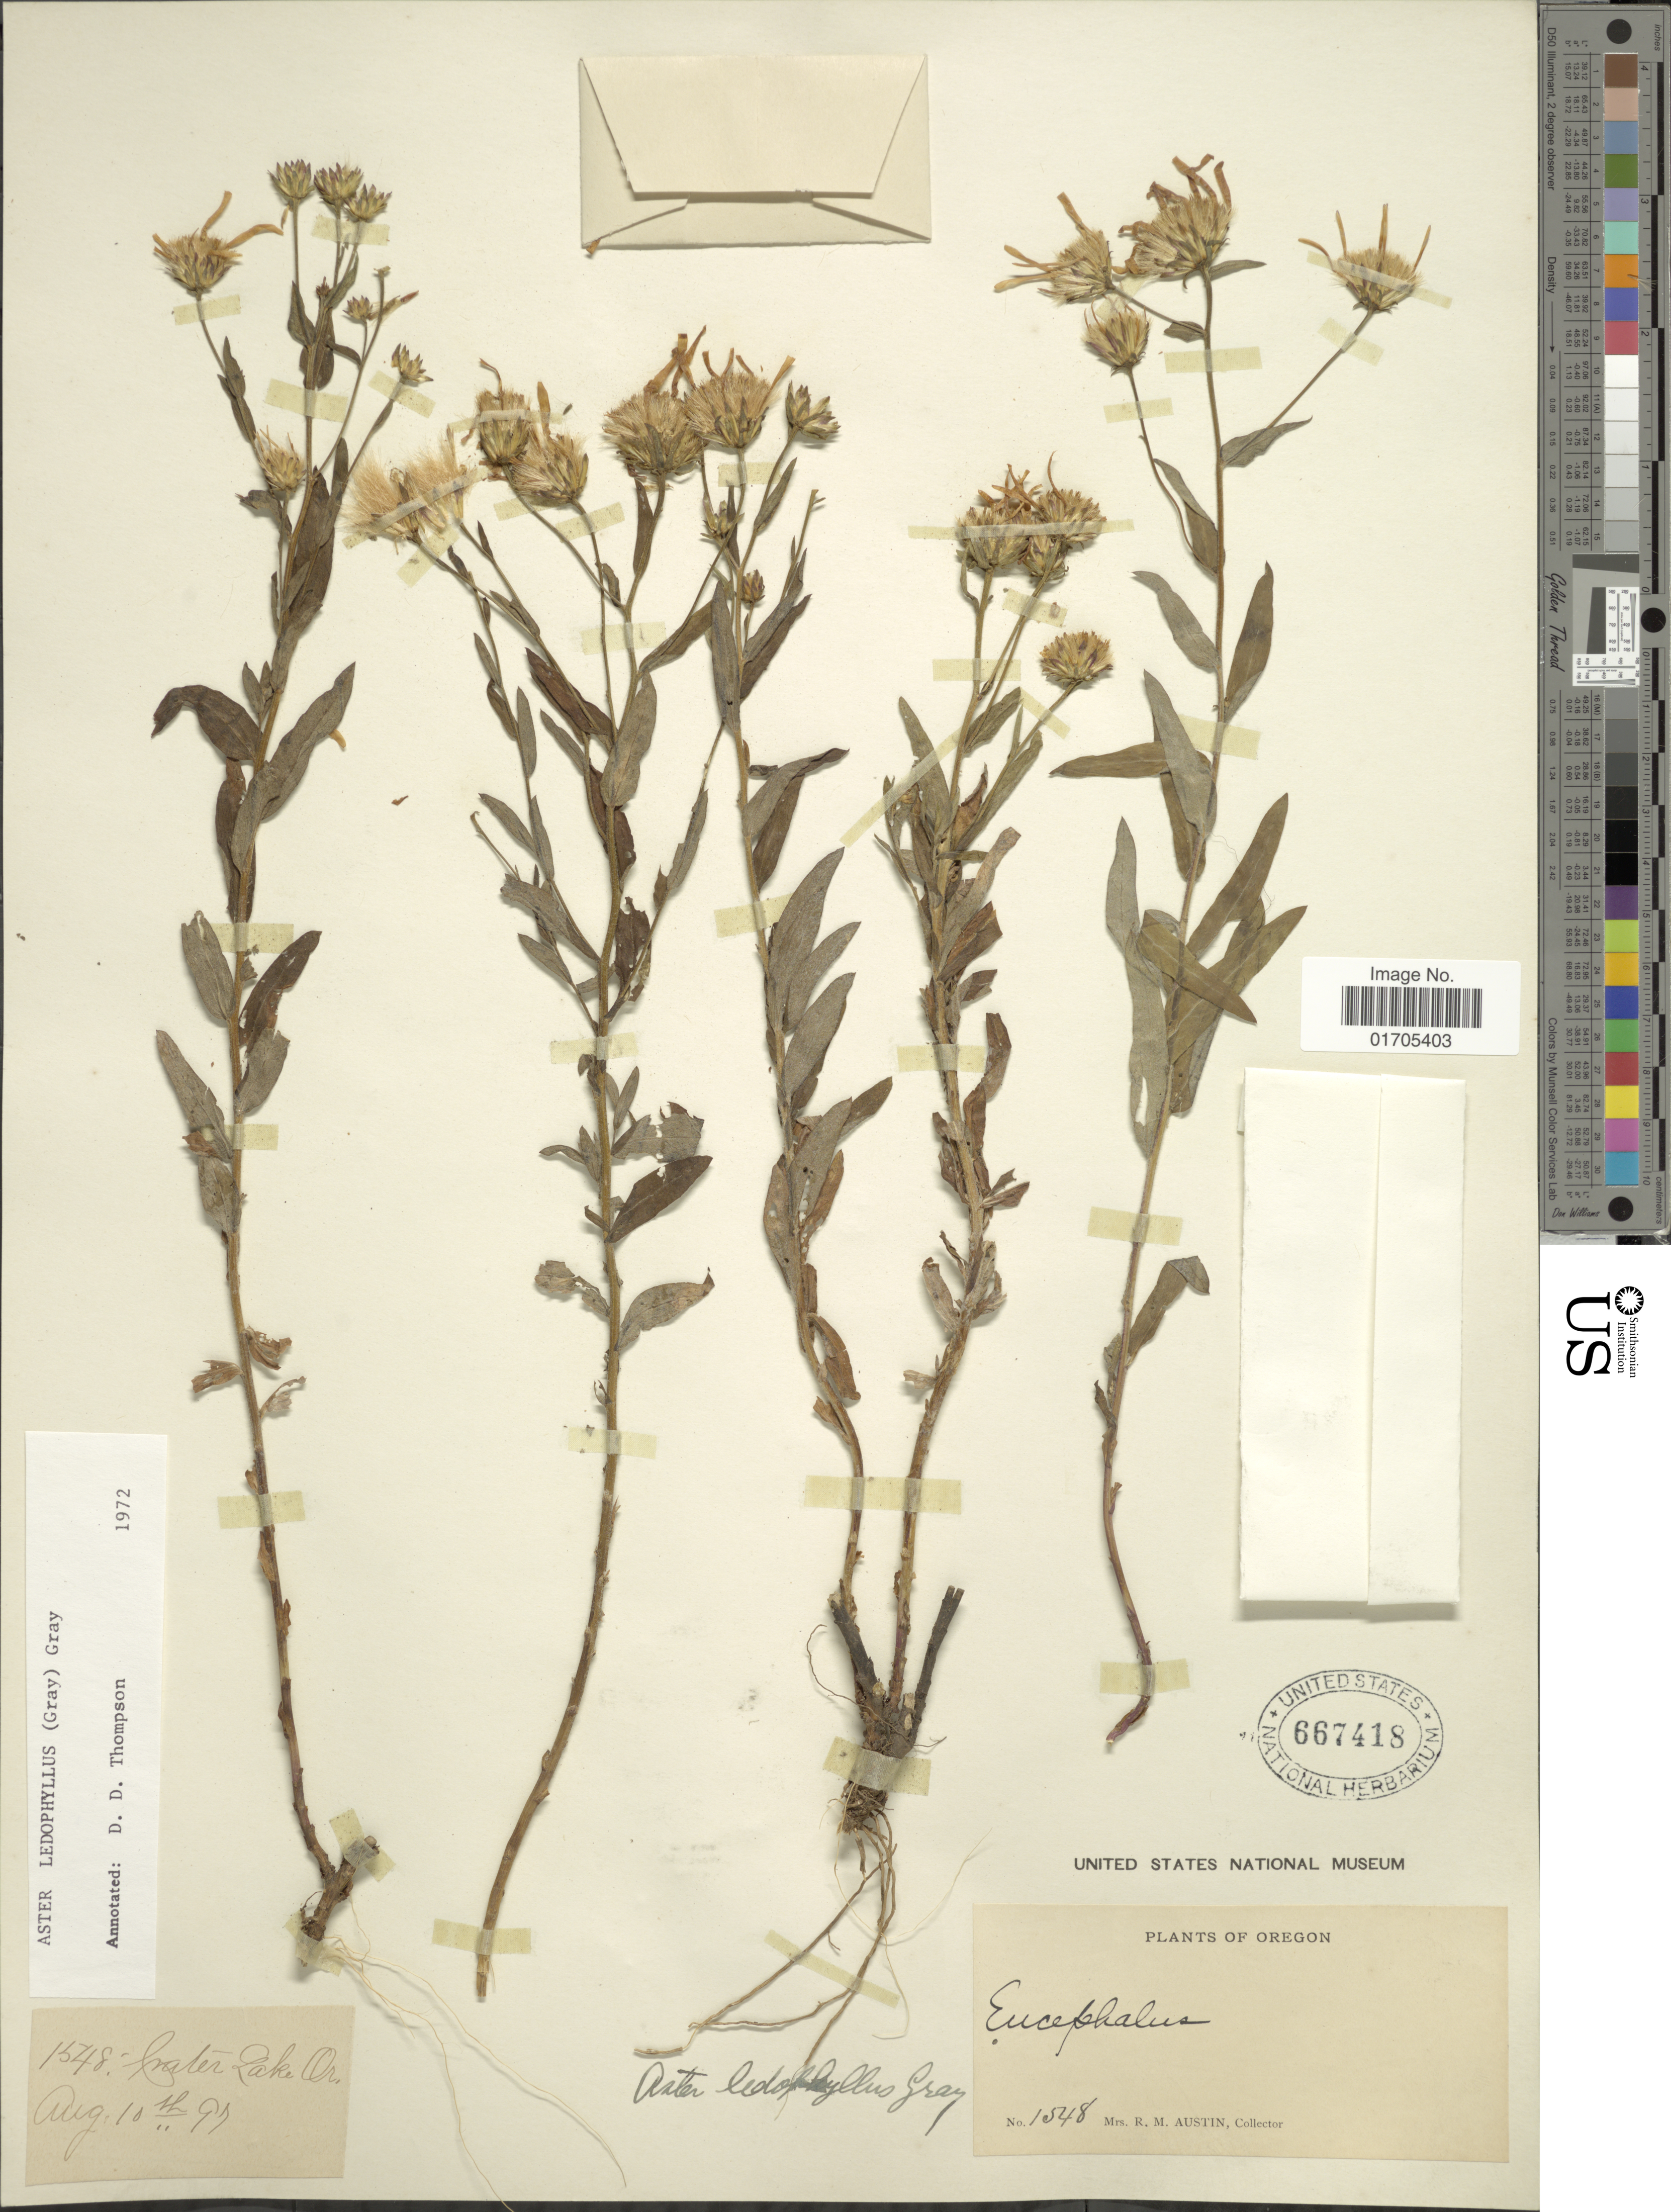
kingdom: Plantae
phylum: Tracheophyta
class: Magnoliopsida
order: Asterales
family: Asteraceae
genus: Eucephalus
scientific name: Eucephalus ledophyllus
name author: (A. Gray) Greene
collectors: R. Austin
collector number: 1548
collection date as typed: Transcribed d/m/y: 10/8/97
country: United States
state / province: Oregon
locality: Oregon. Crater Lake Or.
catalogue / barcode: US 667418